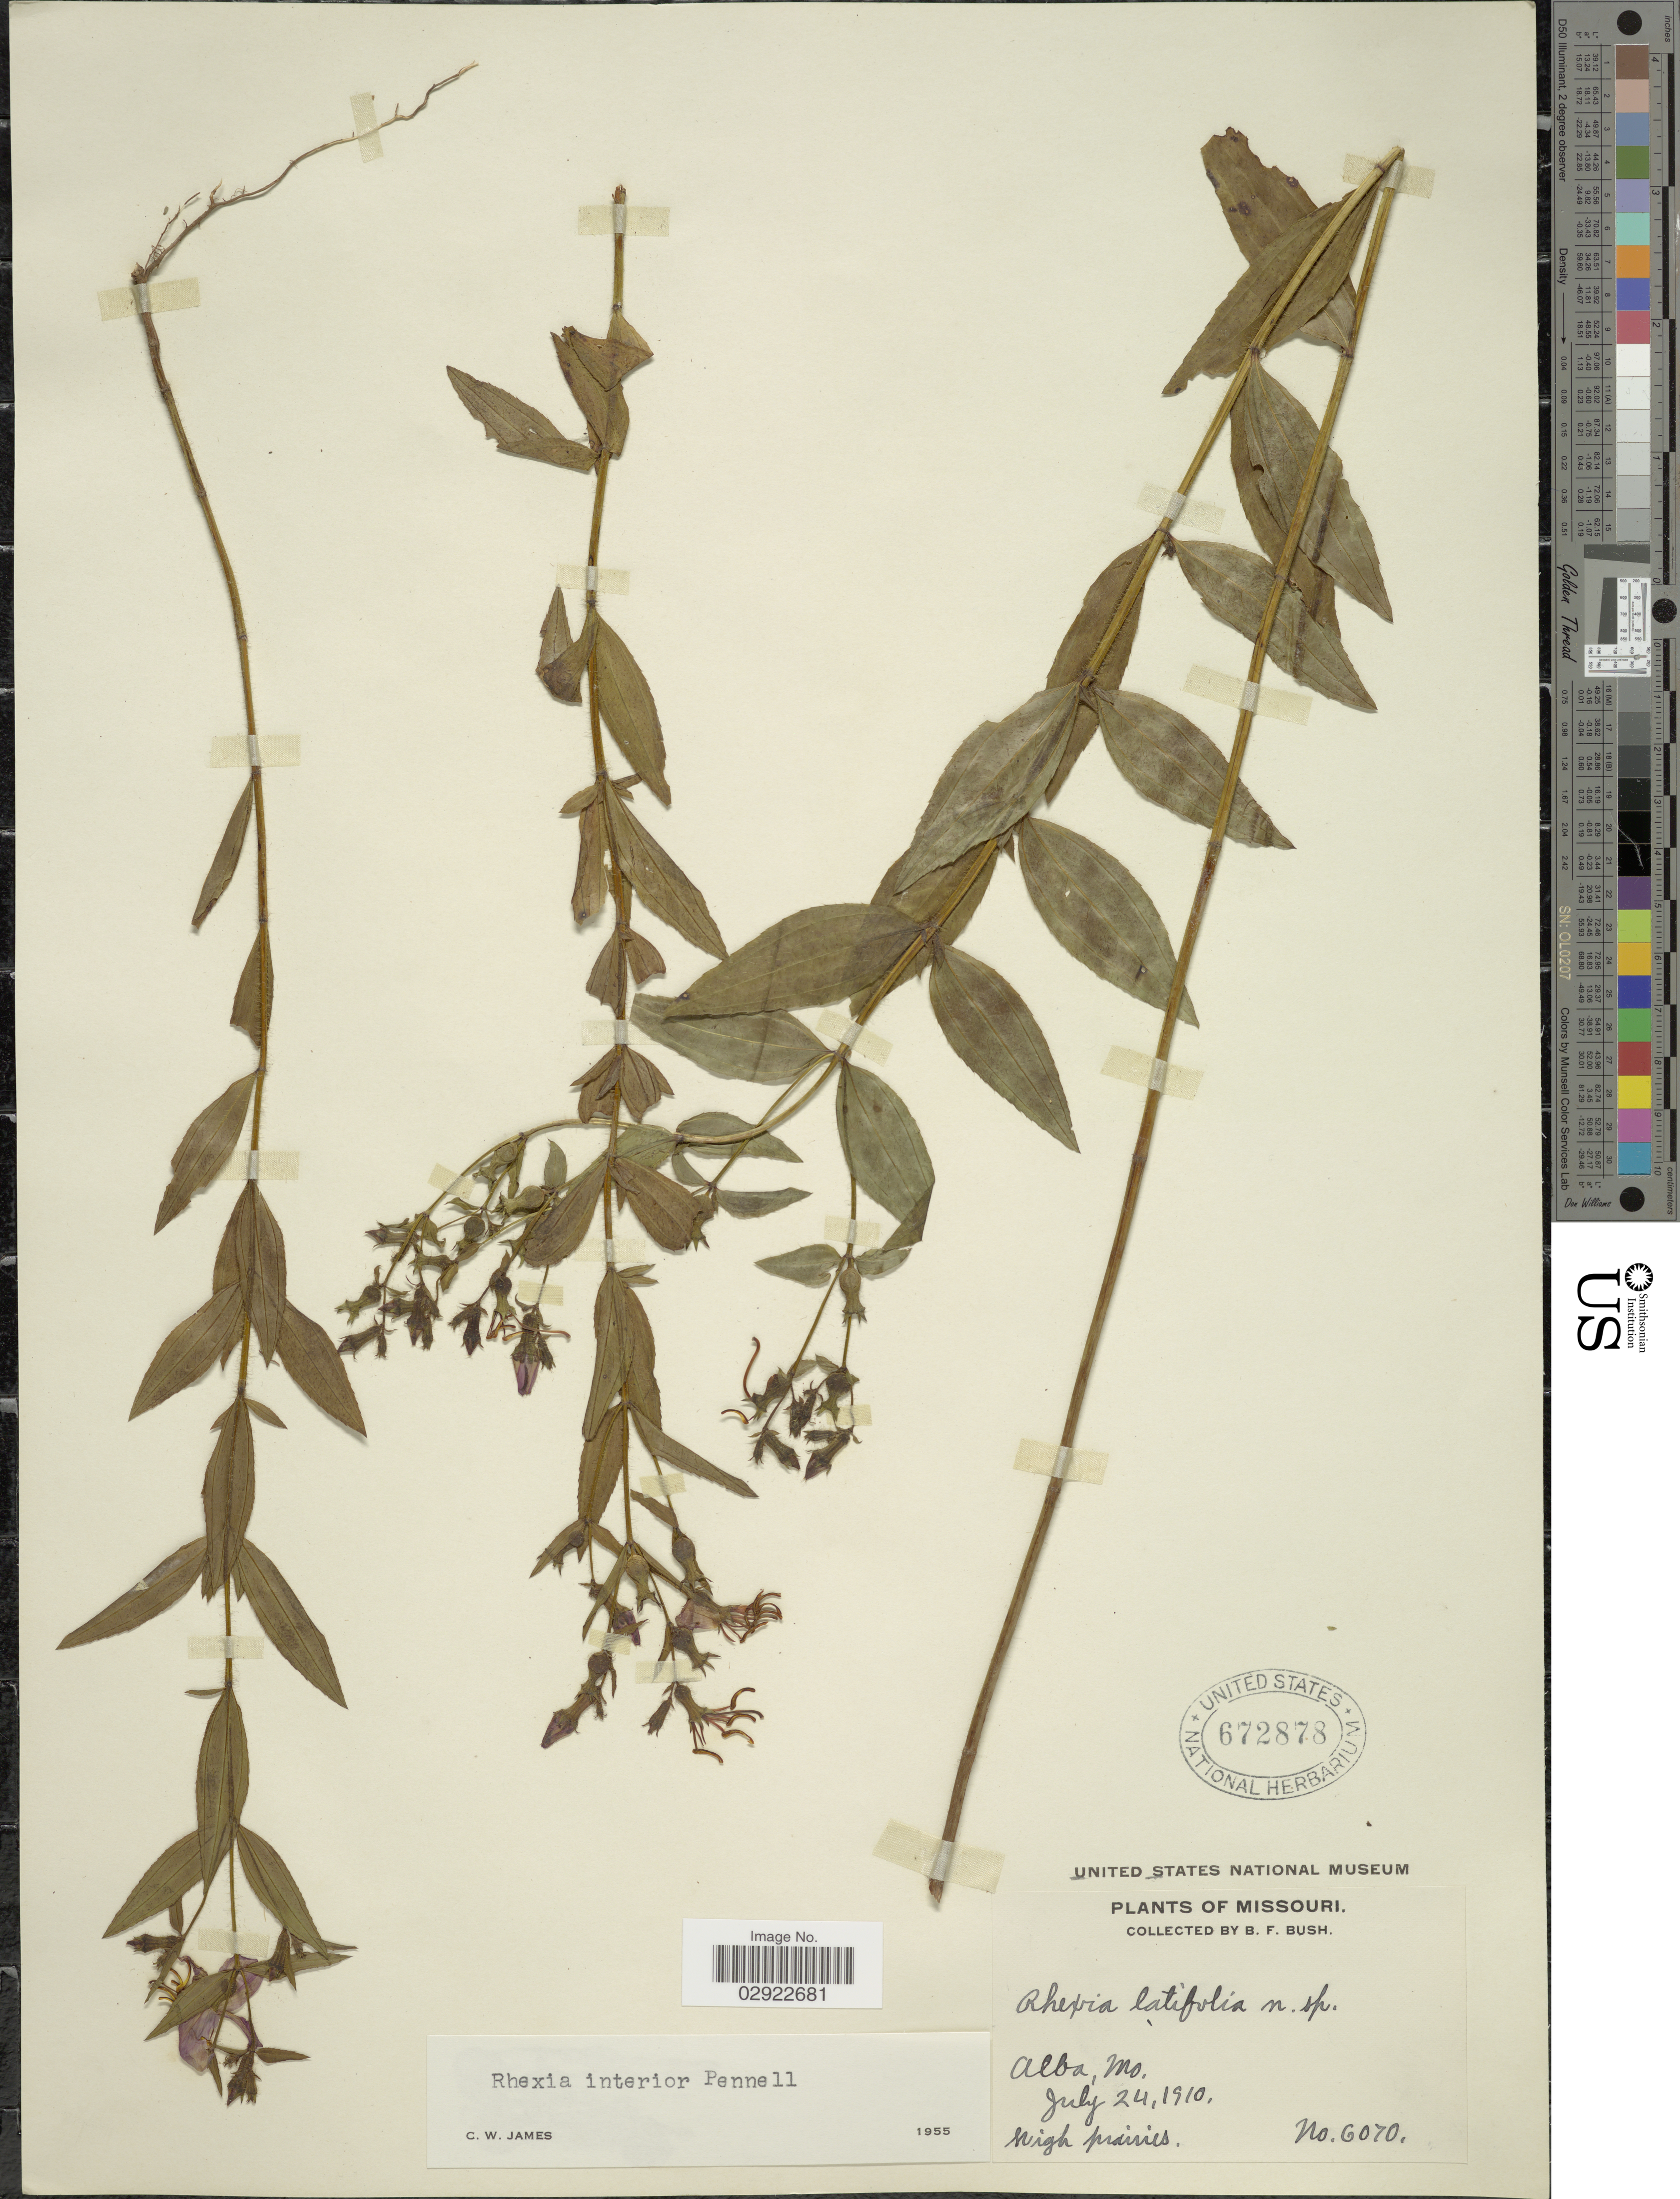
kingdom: Plantae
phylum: Tracheophyta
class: Magnoliopsida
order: Myrtales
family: Melastomataceae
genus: Rhexia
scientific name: Rhexia interior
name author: Pennell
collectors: B. F. Bush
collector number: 6070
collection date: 1910-07-24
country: United States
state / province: Missouri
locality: Alba.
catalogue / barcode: US 672878